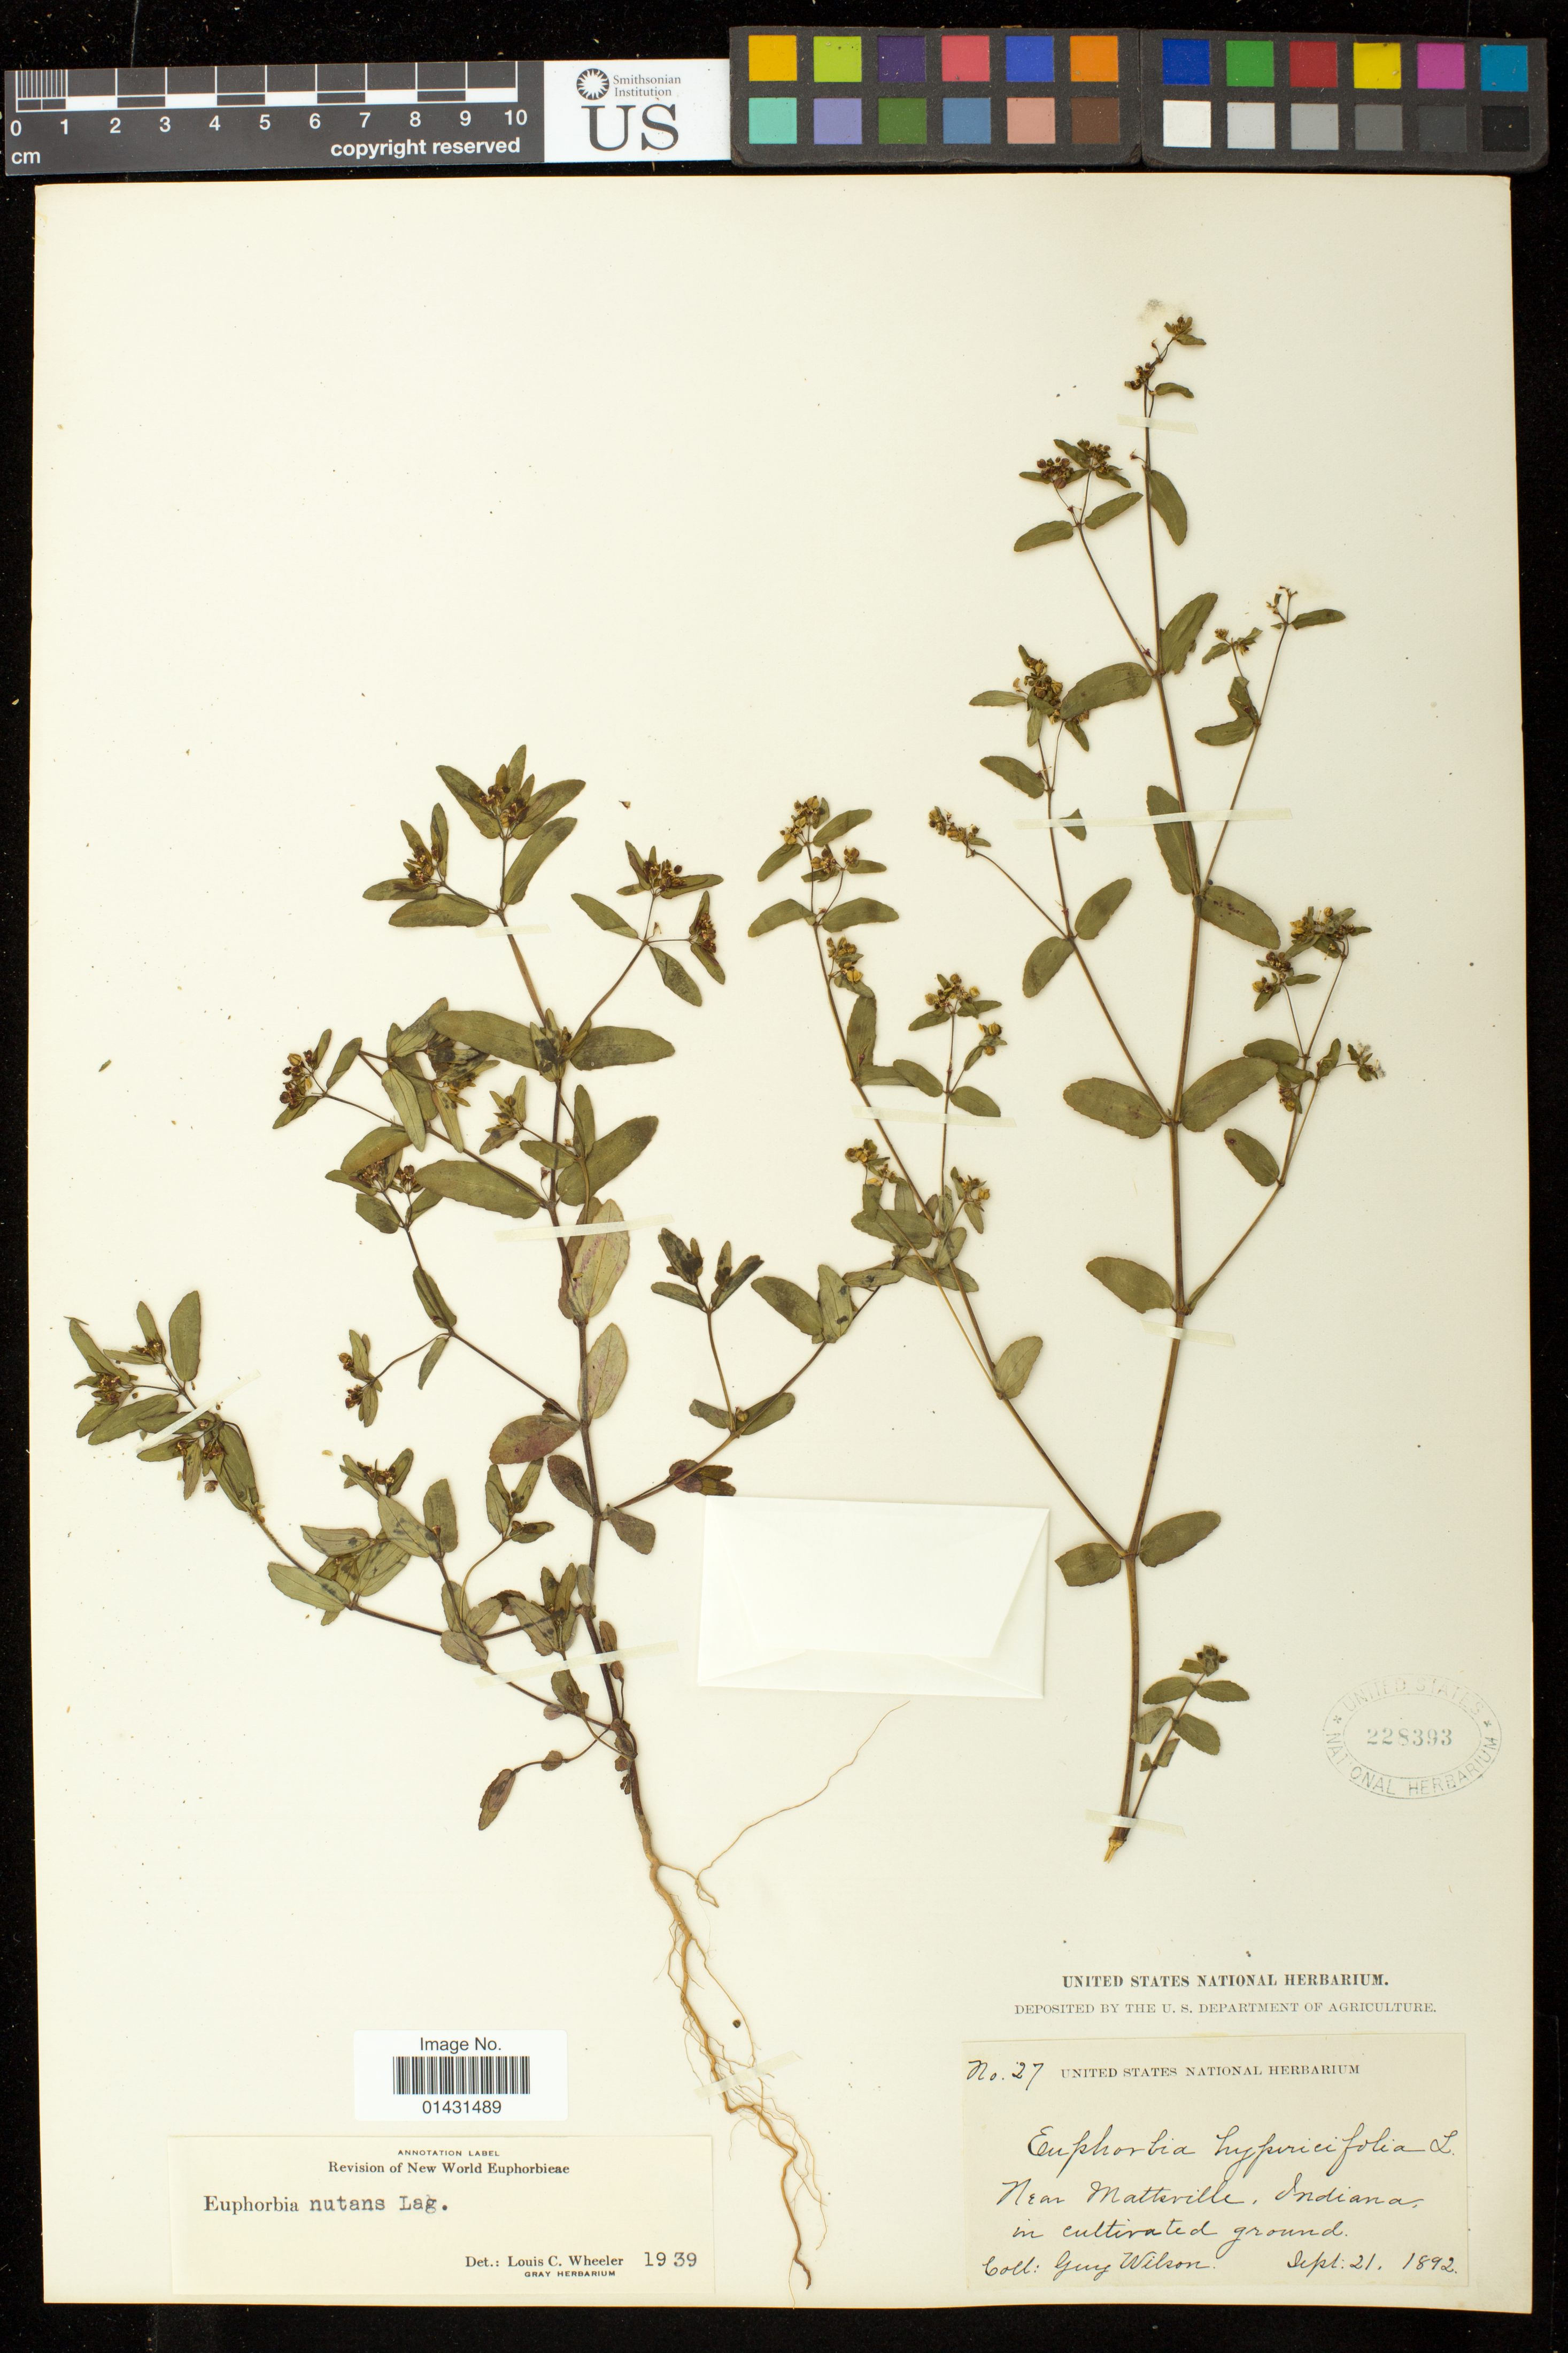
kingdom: Plantae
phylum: Tracheophyta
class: Magnoliopsida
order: Malpighiales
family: Euphorbiaceae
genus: Euphorbia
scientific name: Euphorbia maculata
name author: L.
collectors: G. Wilson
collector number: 27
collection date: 1892-09-21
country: United States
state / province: Indiana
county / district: Hamilton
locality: Near Mattsville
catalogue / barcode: US 228393